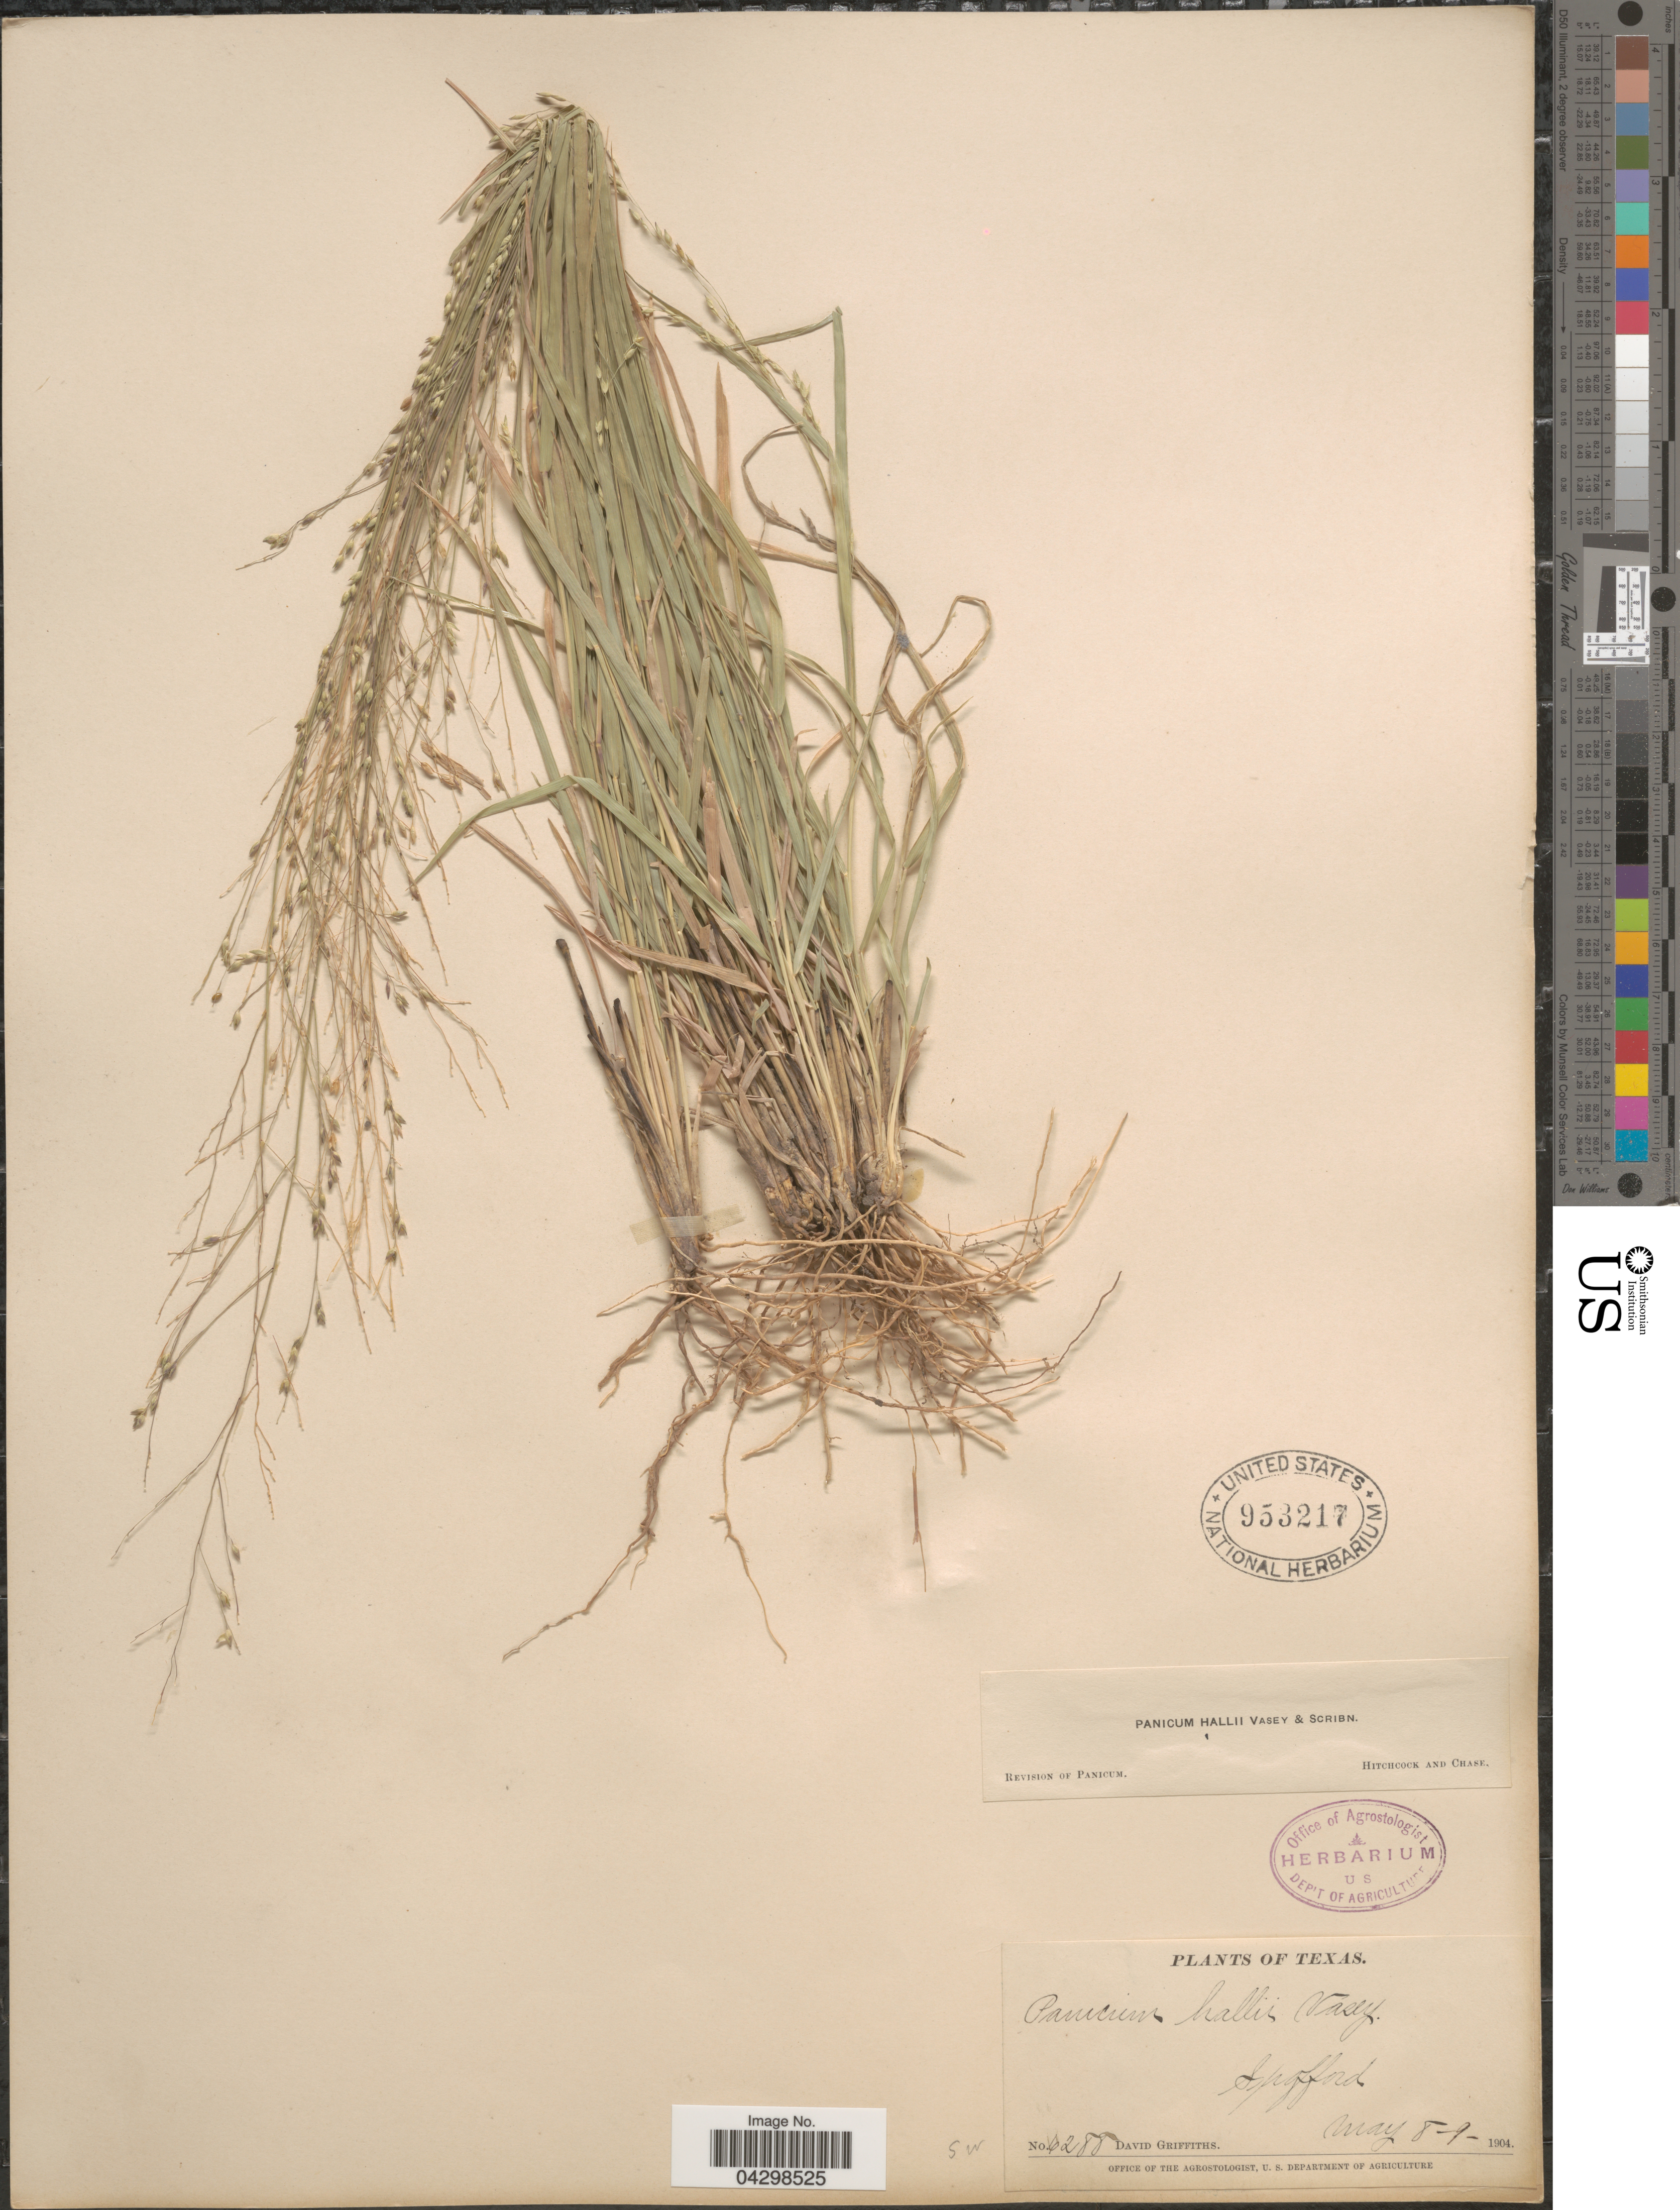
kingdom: Plantae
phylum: Tracheophyta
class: Liliopsida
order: Poales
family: Poaceae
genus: Panicum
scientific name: Panicum hallii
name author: Vasey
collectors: D. Griffiths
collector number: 6288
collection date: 1904-05-08/1904-05-09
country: United States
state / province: Texas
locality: Spofford.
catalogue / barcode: US 953217